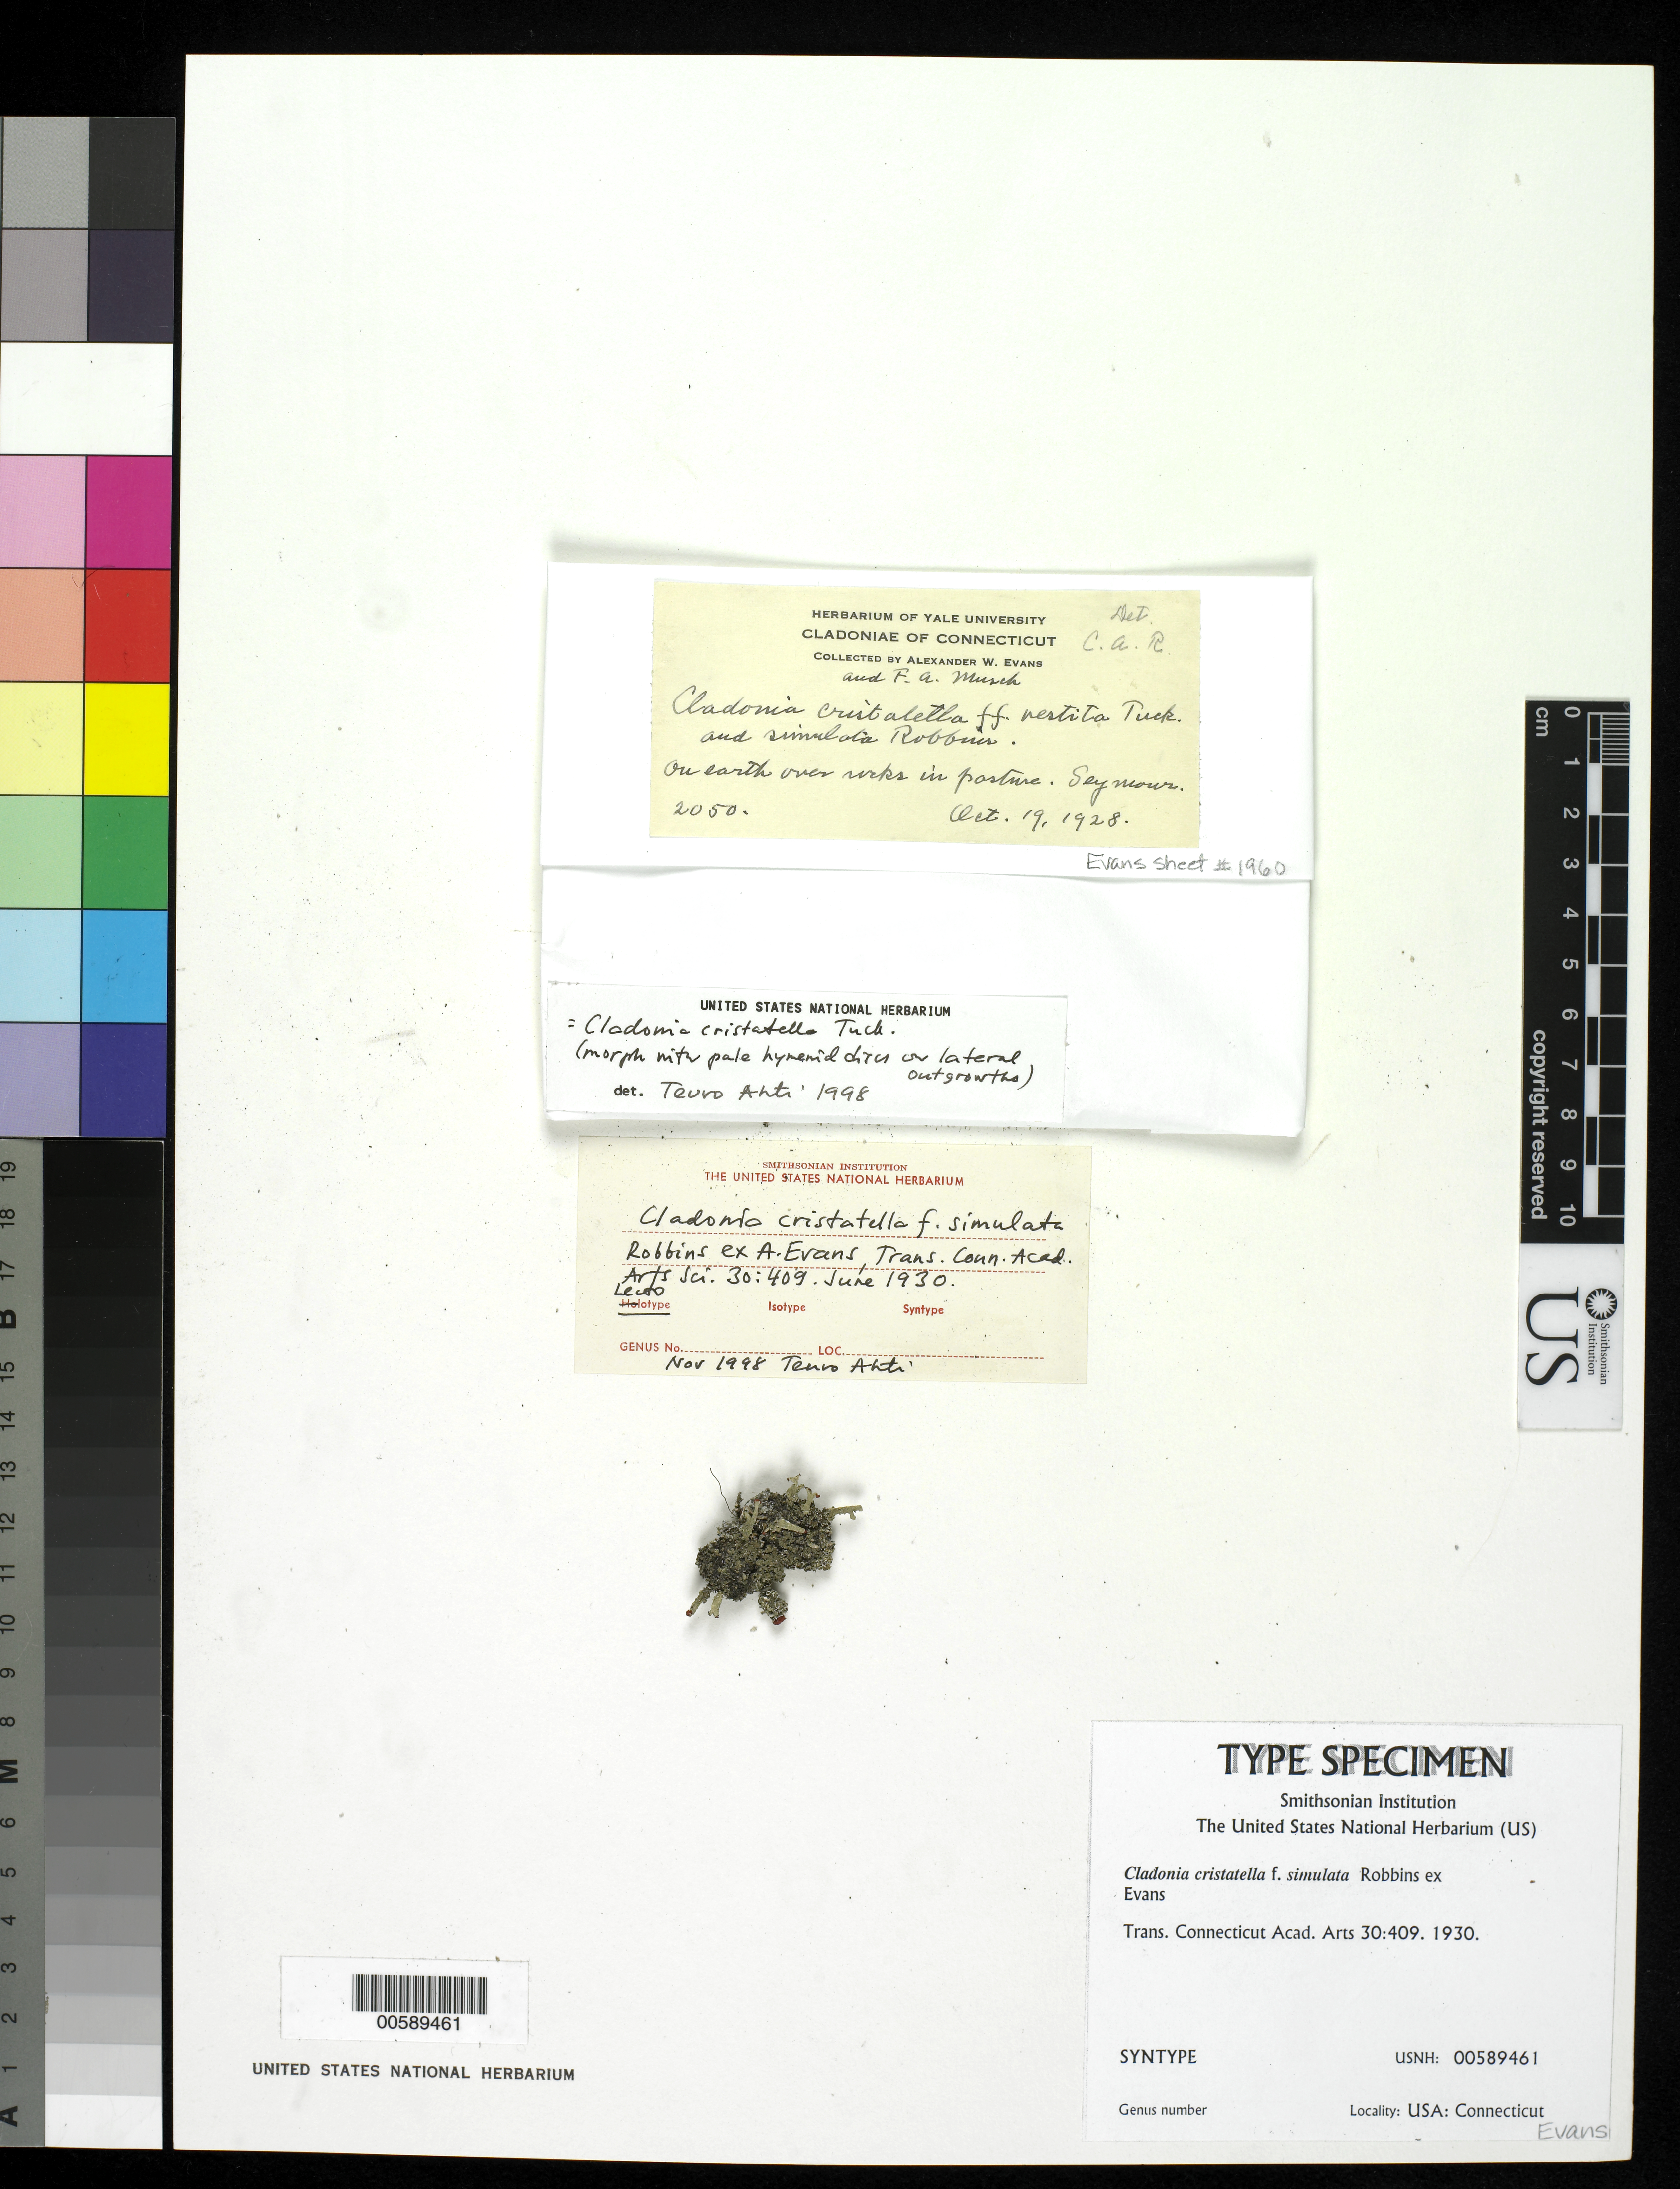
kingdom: Fungi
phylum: Ascomycota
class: Lecanoromycetes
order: Lecanorales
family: Cladoniaceae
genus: Cladonia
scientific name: Cladonia cristatella f. simulata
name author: Robbins ex A. Evans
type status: Syntype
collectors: A. W. Evans & F. Musch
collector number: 2050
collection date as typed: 19 Oct 1928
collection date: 1928-10-19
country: United States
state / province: Connecticut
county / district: New Haven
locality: Seymour.